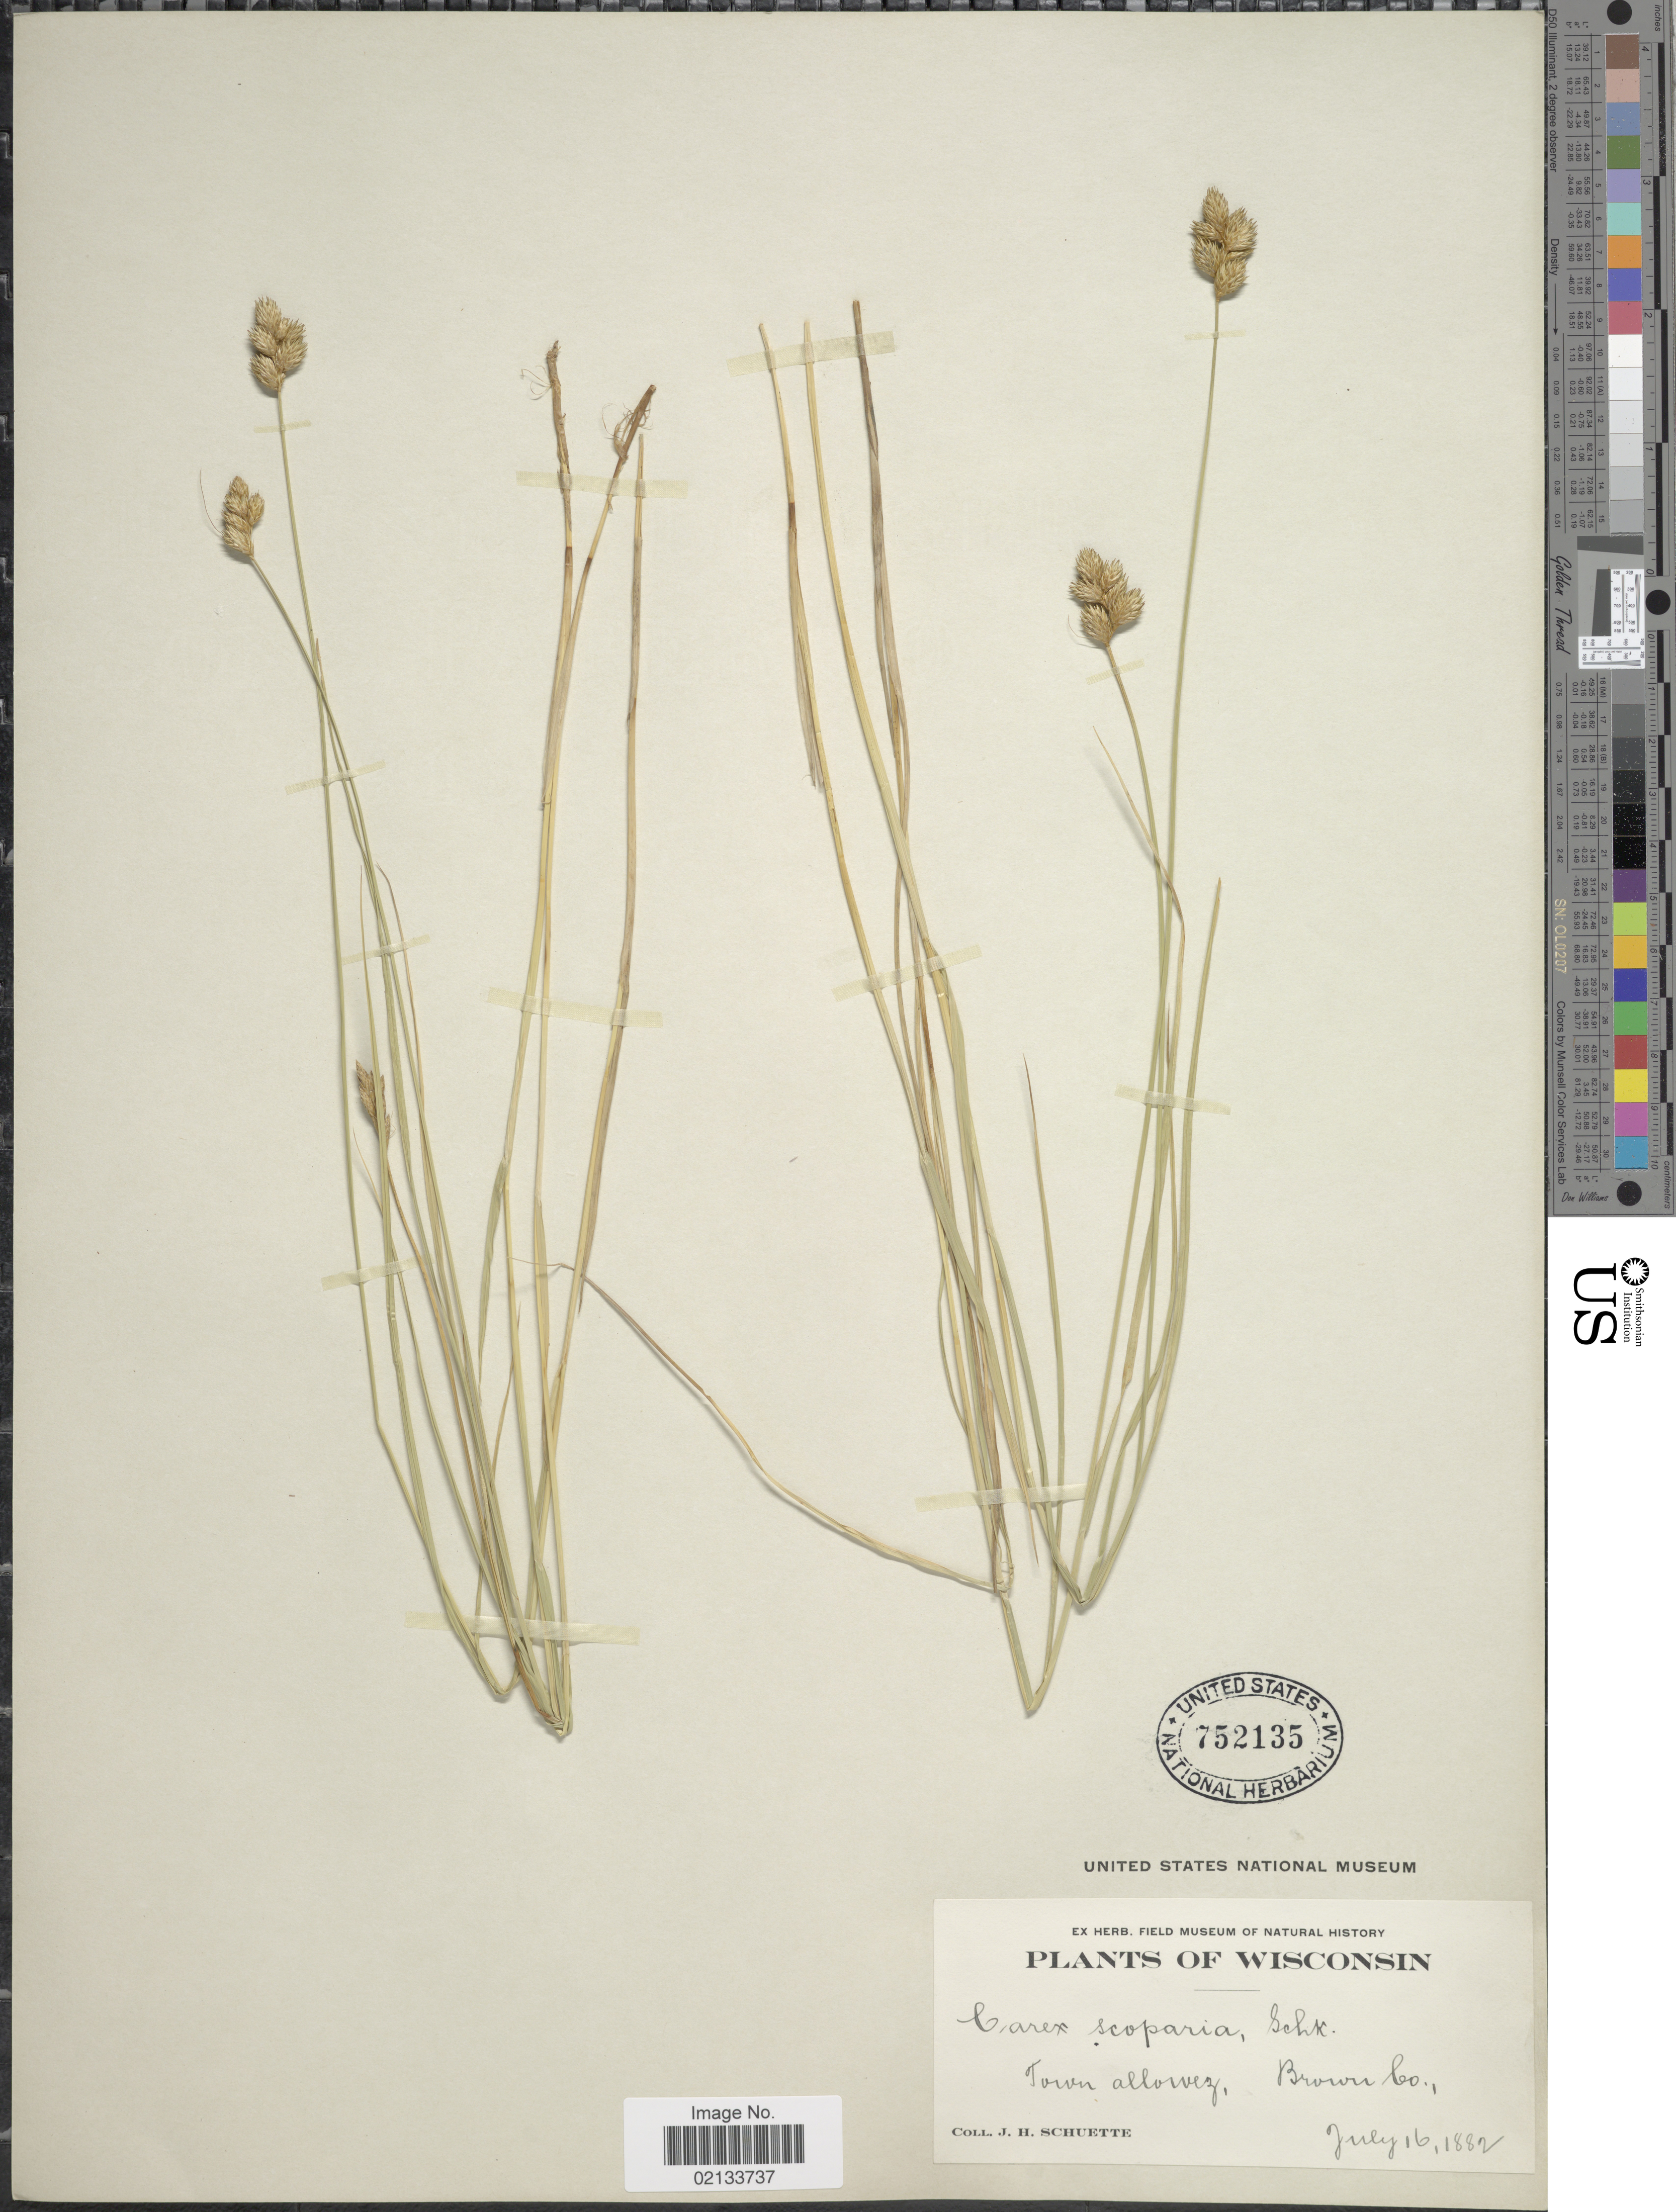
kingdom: Plantae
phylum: Tracheophyta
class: Liliopsida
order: Poales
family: Cyperaceae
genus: Carex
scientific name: Carex scoparia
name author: Schkuhr ex Willd.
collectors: J. H. Schuette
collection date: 1882-07-16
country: United States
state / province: Wisconsin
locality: Town allowez, Brown Co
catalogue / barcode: US 752135